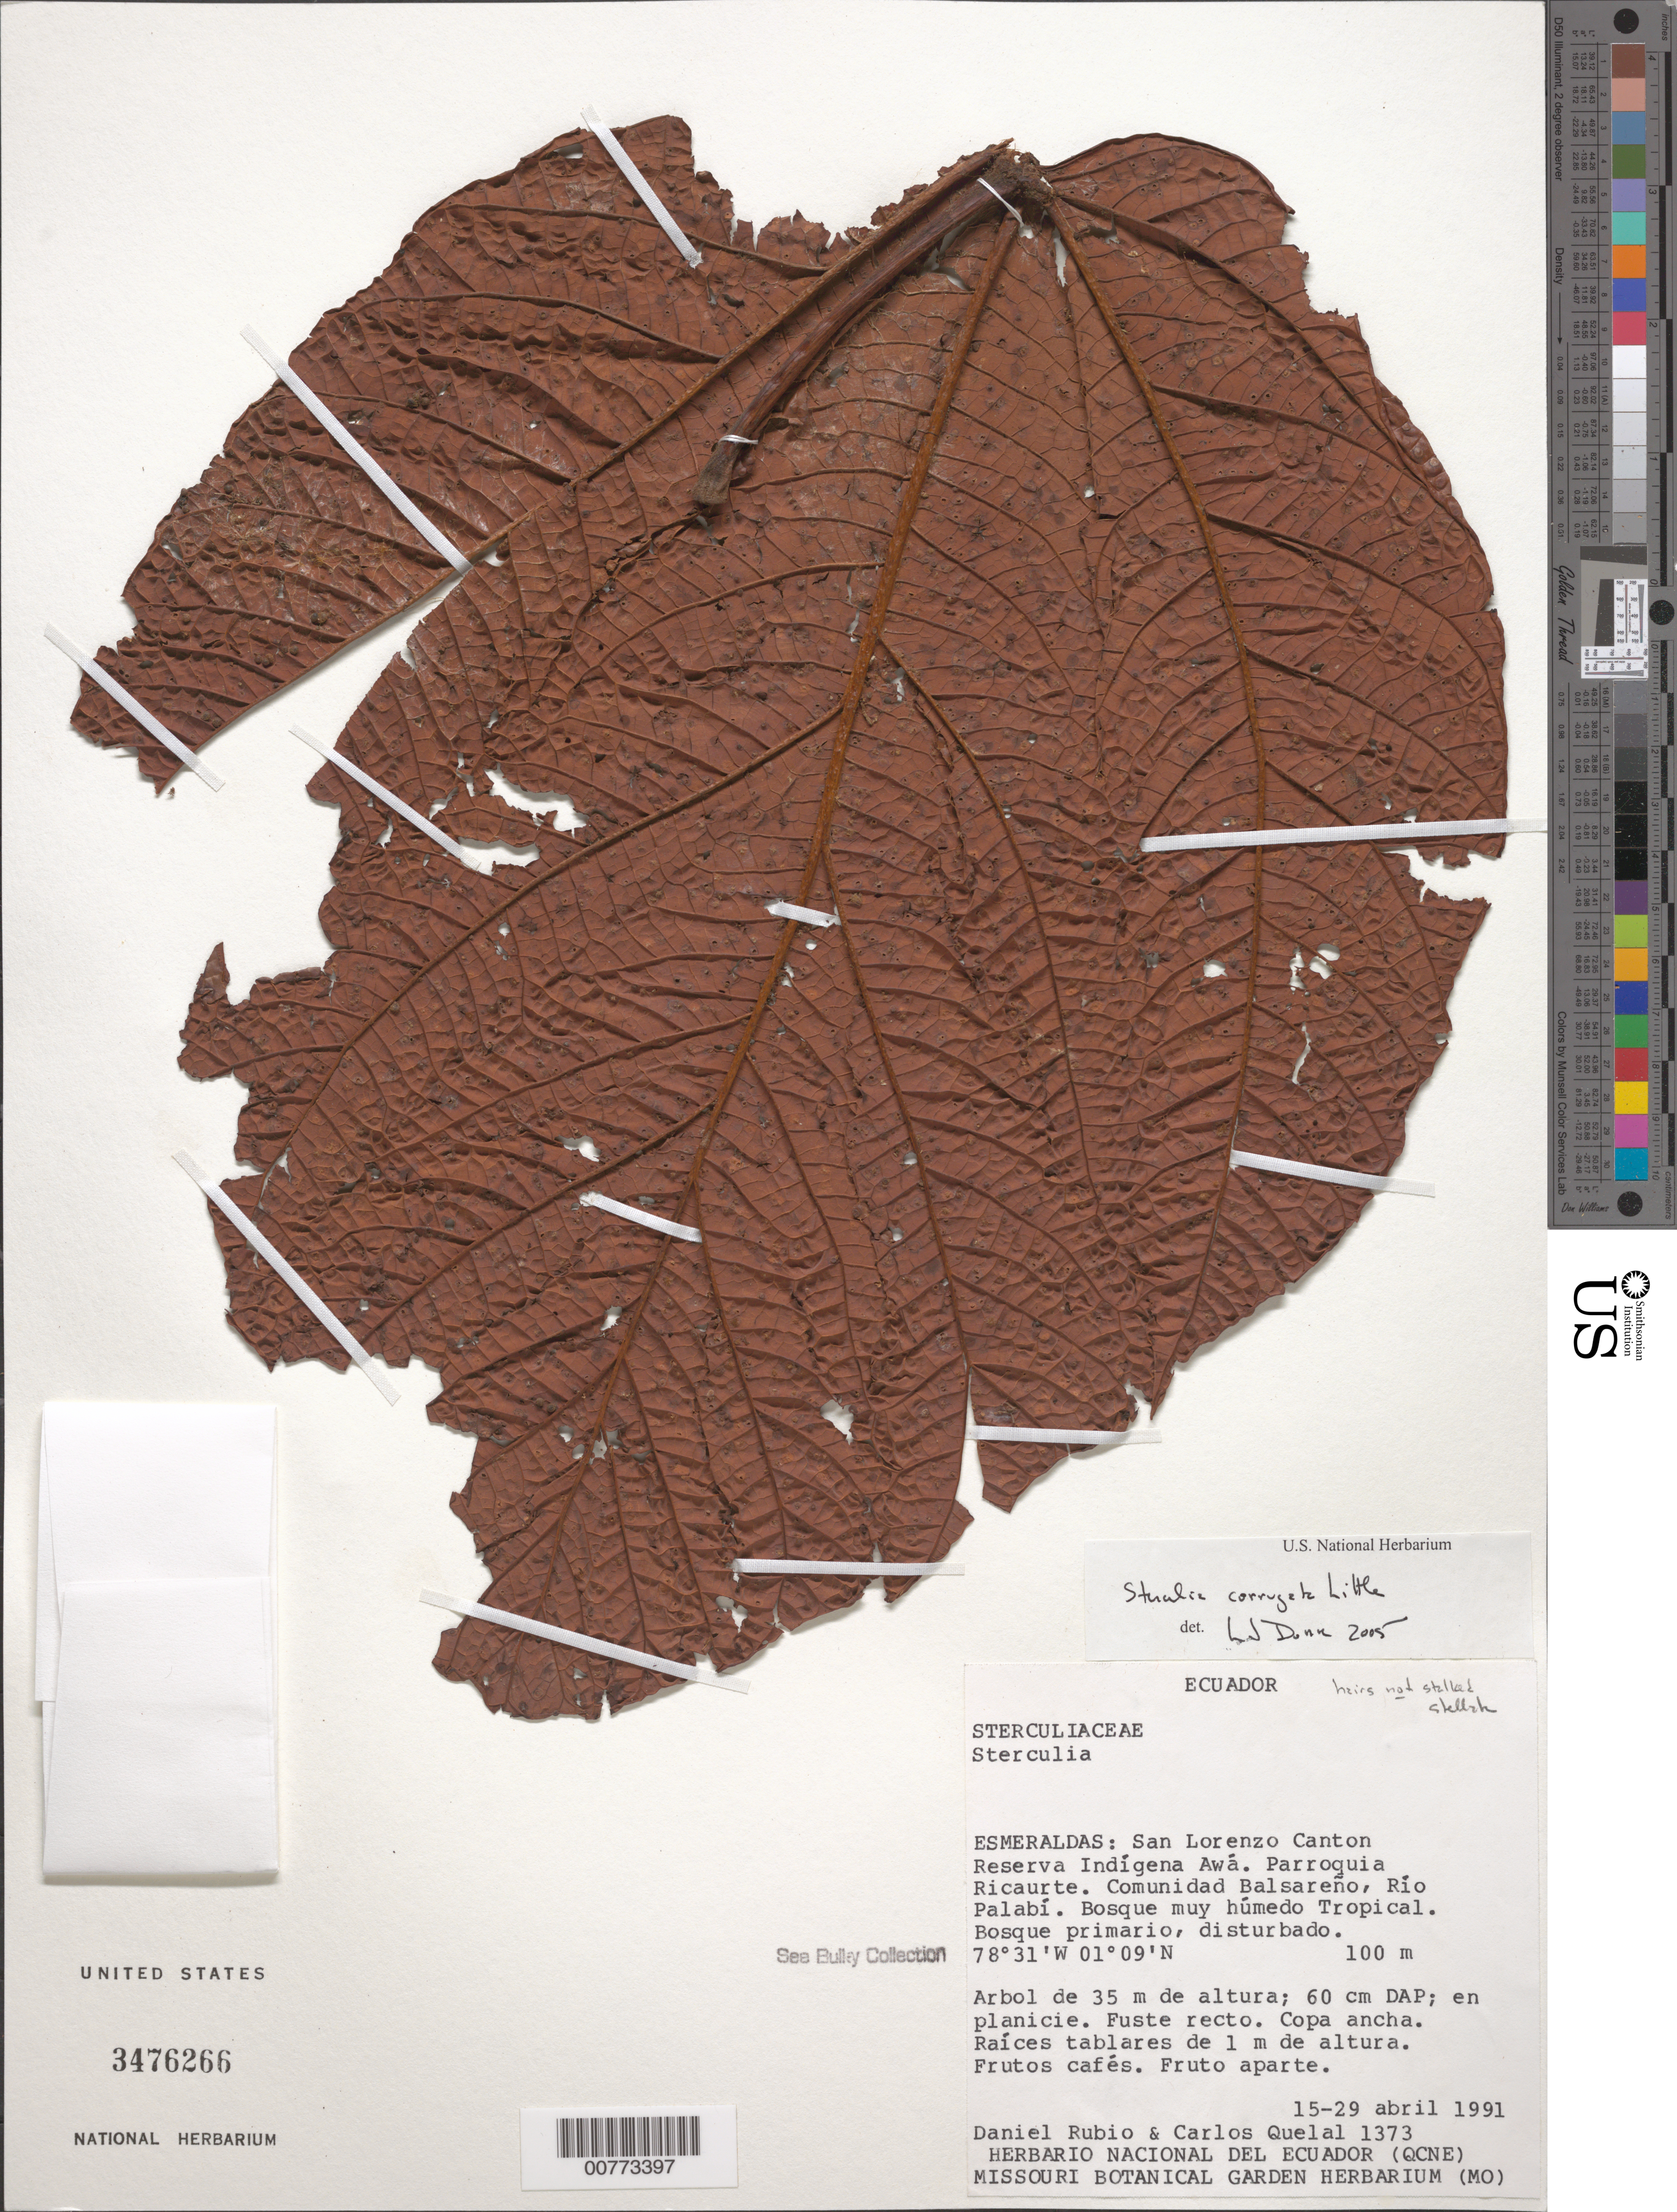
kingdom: Plantae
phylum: Tracheophyta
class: Magnoliopsida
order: Malvales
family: Malvaceae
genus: Sterculia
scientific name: Sterculia corrugata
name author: Little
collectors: D. Rubio & C. Quelal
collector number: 1373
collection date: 1991-04-15/1991-04-29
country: Ecuador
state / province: Esmeraldas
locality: San Lorenzo Canton Reserva Indígena Awá. Parroquia Ricaurte. Comunidad Balsareño, Río Palabí.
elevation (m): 100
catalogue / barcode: US 3476266